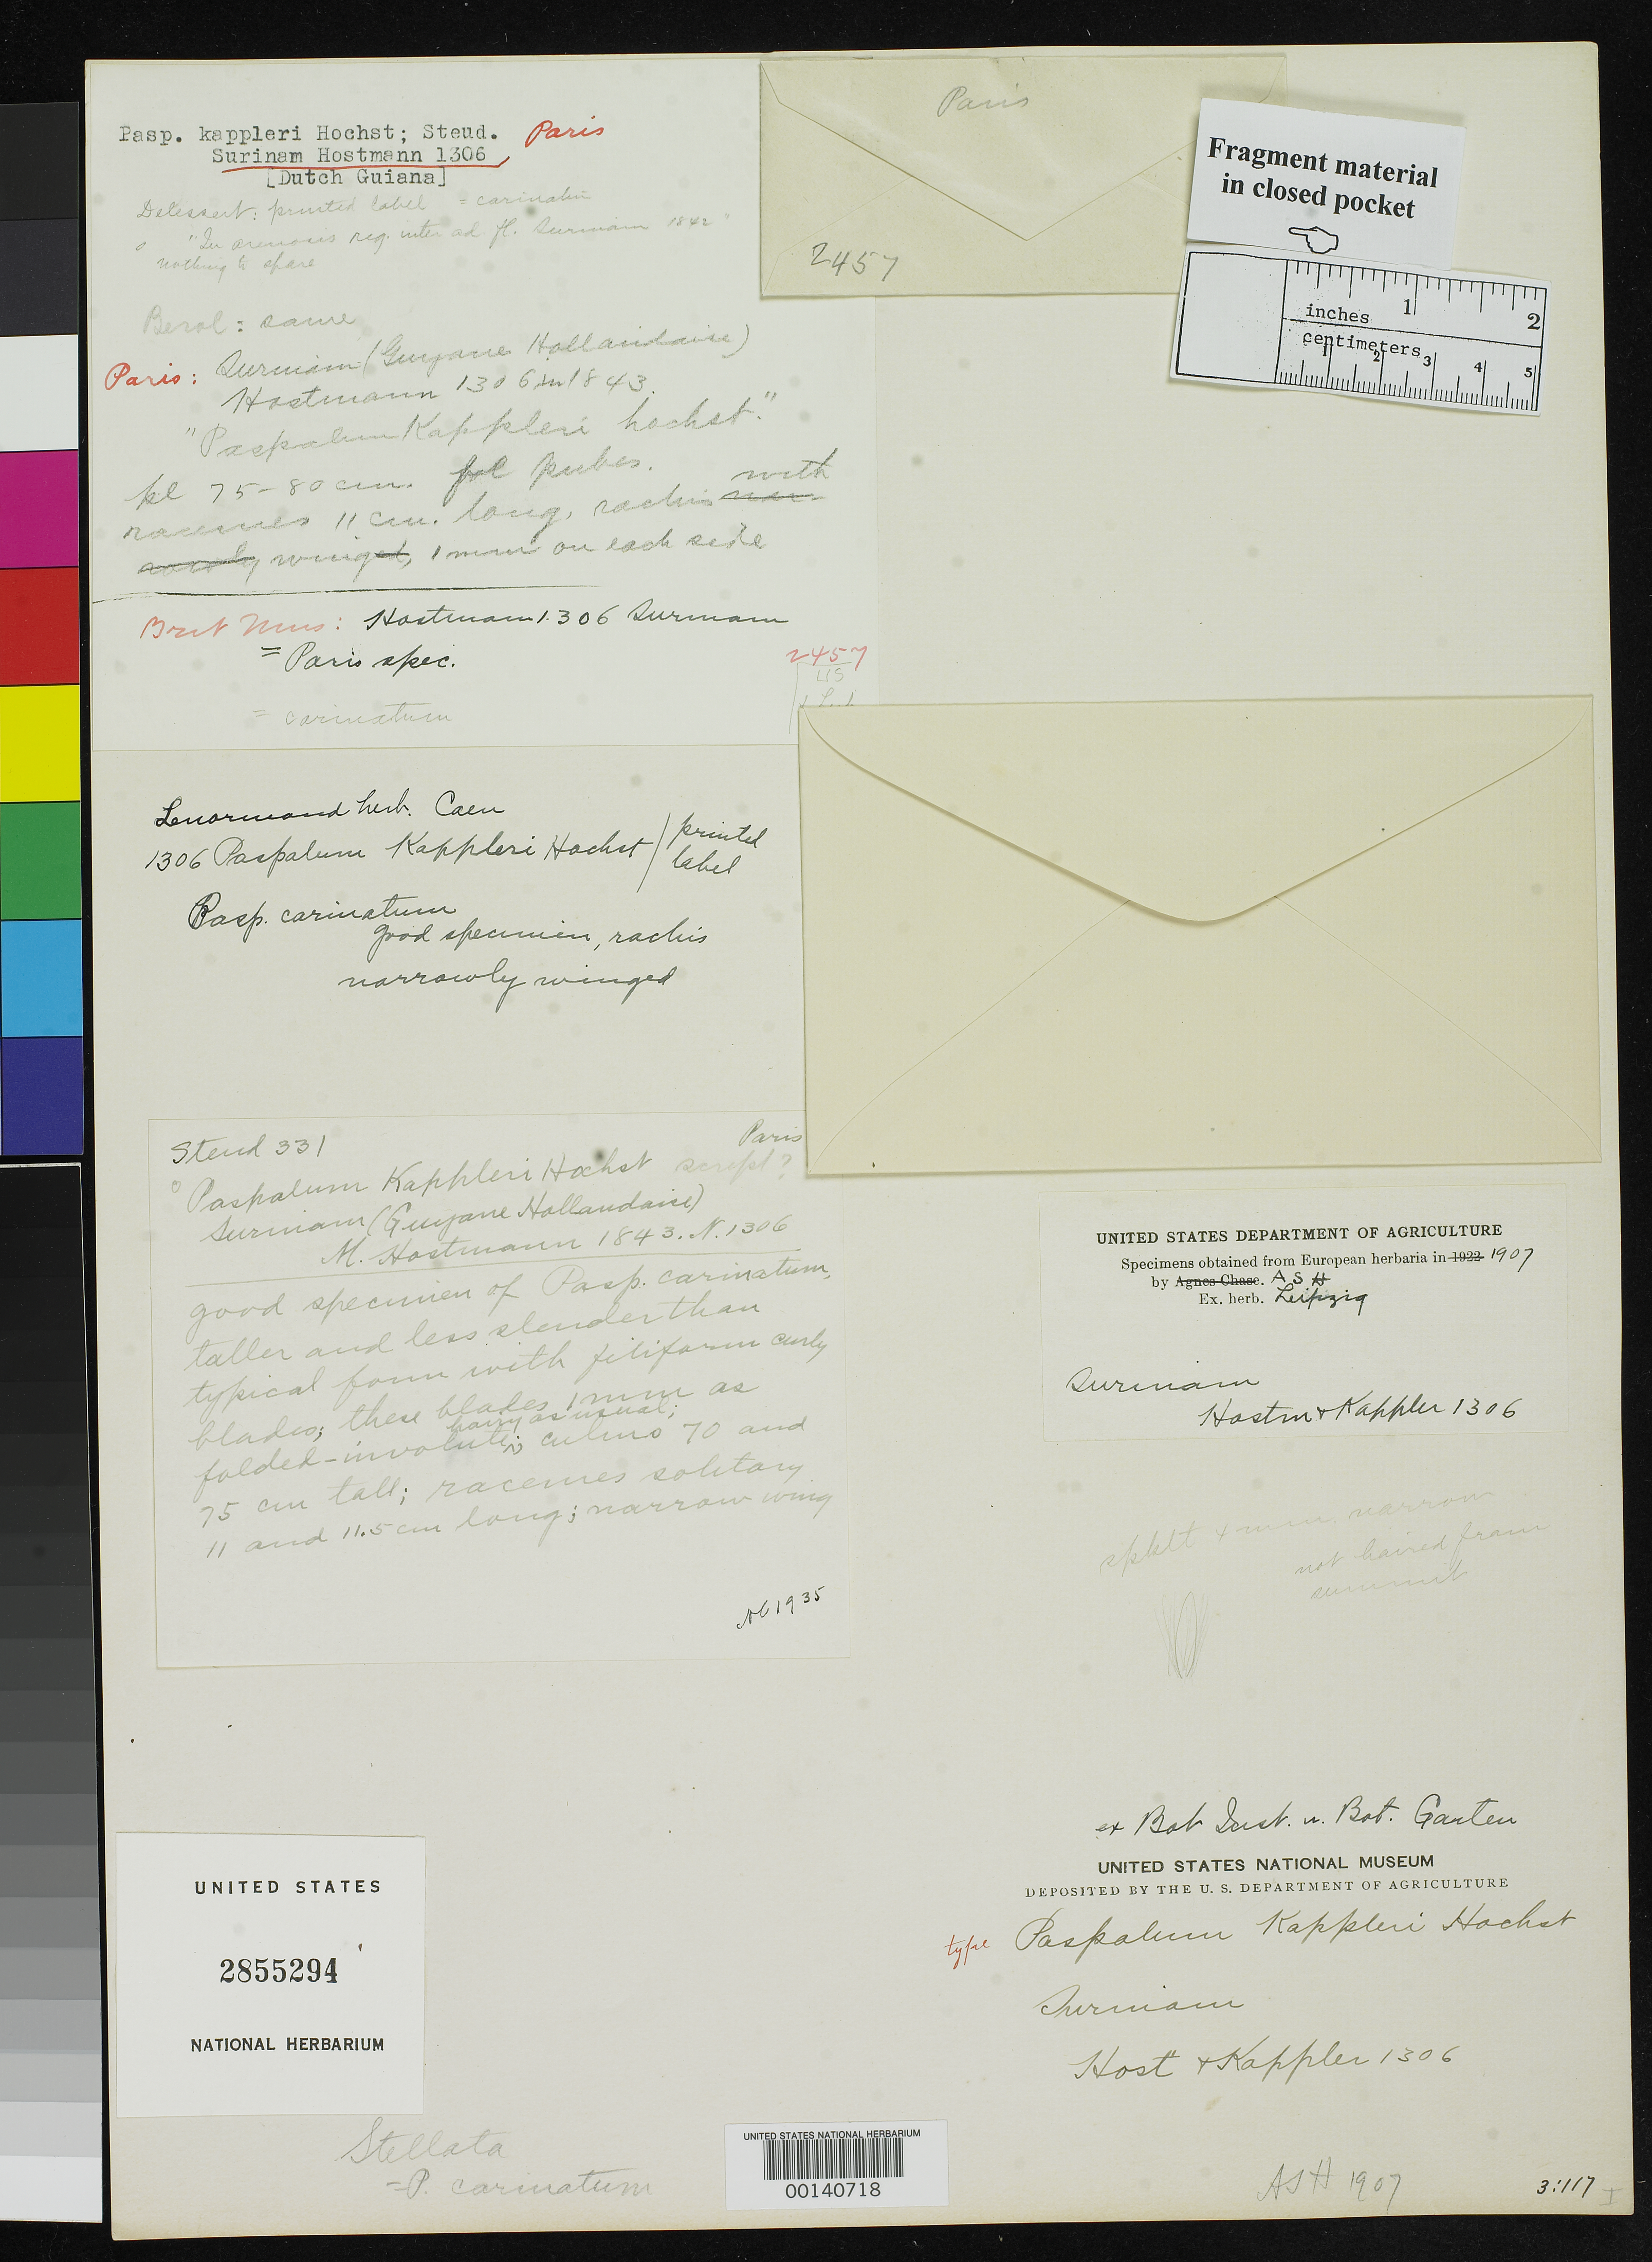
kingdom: Plantae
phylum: Tracheophyta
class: Liliopsida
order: Poales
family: Poaceae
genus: Paspalum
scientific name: Paspalum kappleri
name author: Hochst. ex Steud.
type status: Type Fragment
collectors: F. Hostmann & A. Kappler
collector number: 1306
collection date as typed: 1843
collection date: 1843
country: Suriname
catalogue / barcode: US 2855294